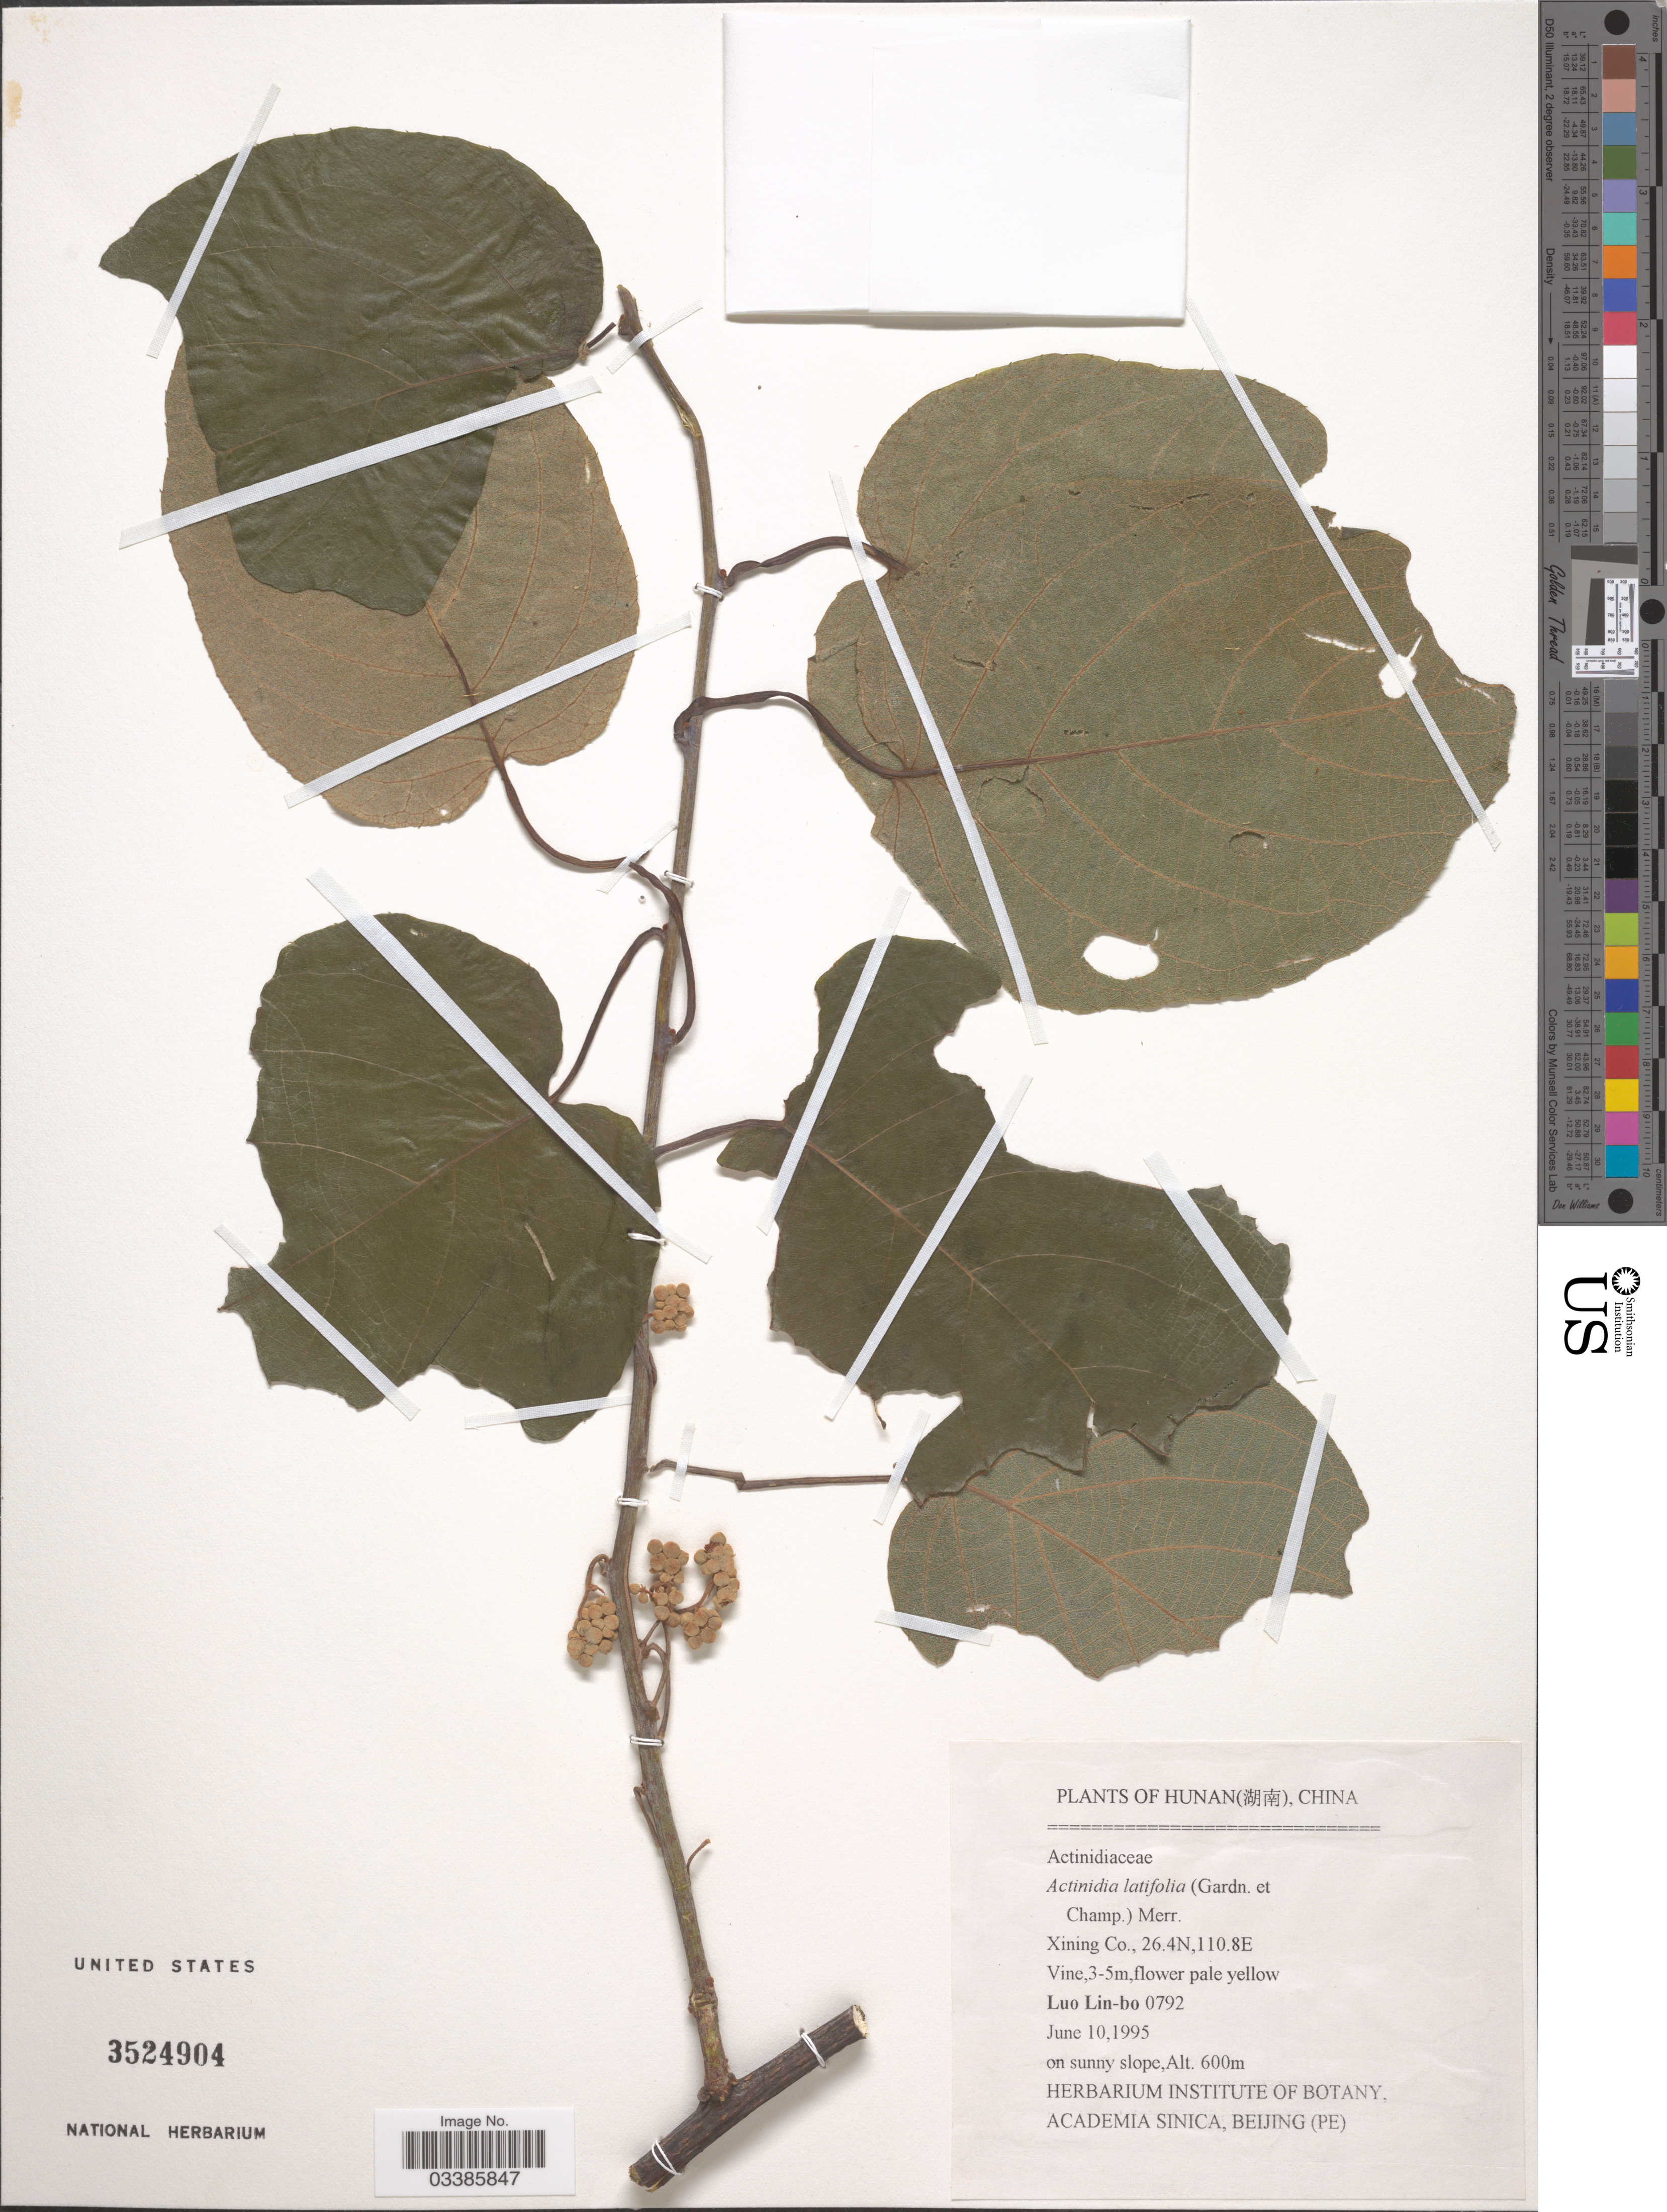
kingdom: Plantae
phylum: Tracheophyta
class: Magnoliopsida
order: Ericales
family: Actinidiaceae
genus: Actinidia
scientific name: Actinidia latifolia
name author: (Gardner & Champ.) Merr.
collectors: L. Lin-bo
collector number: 0792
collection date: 1995-06-10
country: China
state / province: Hunan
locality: Xining Co.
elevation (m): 600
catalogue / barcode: US 3524904